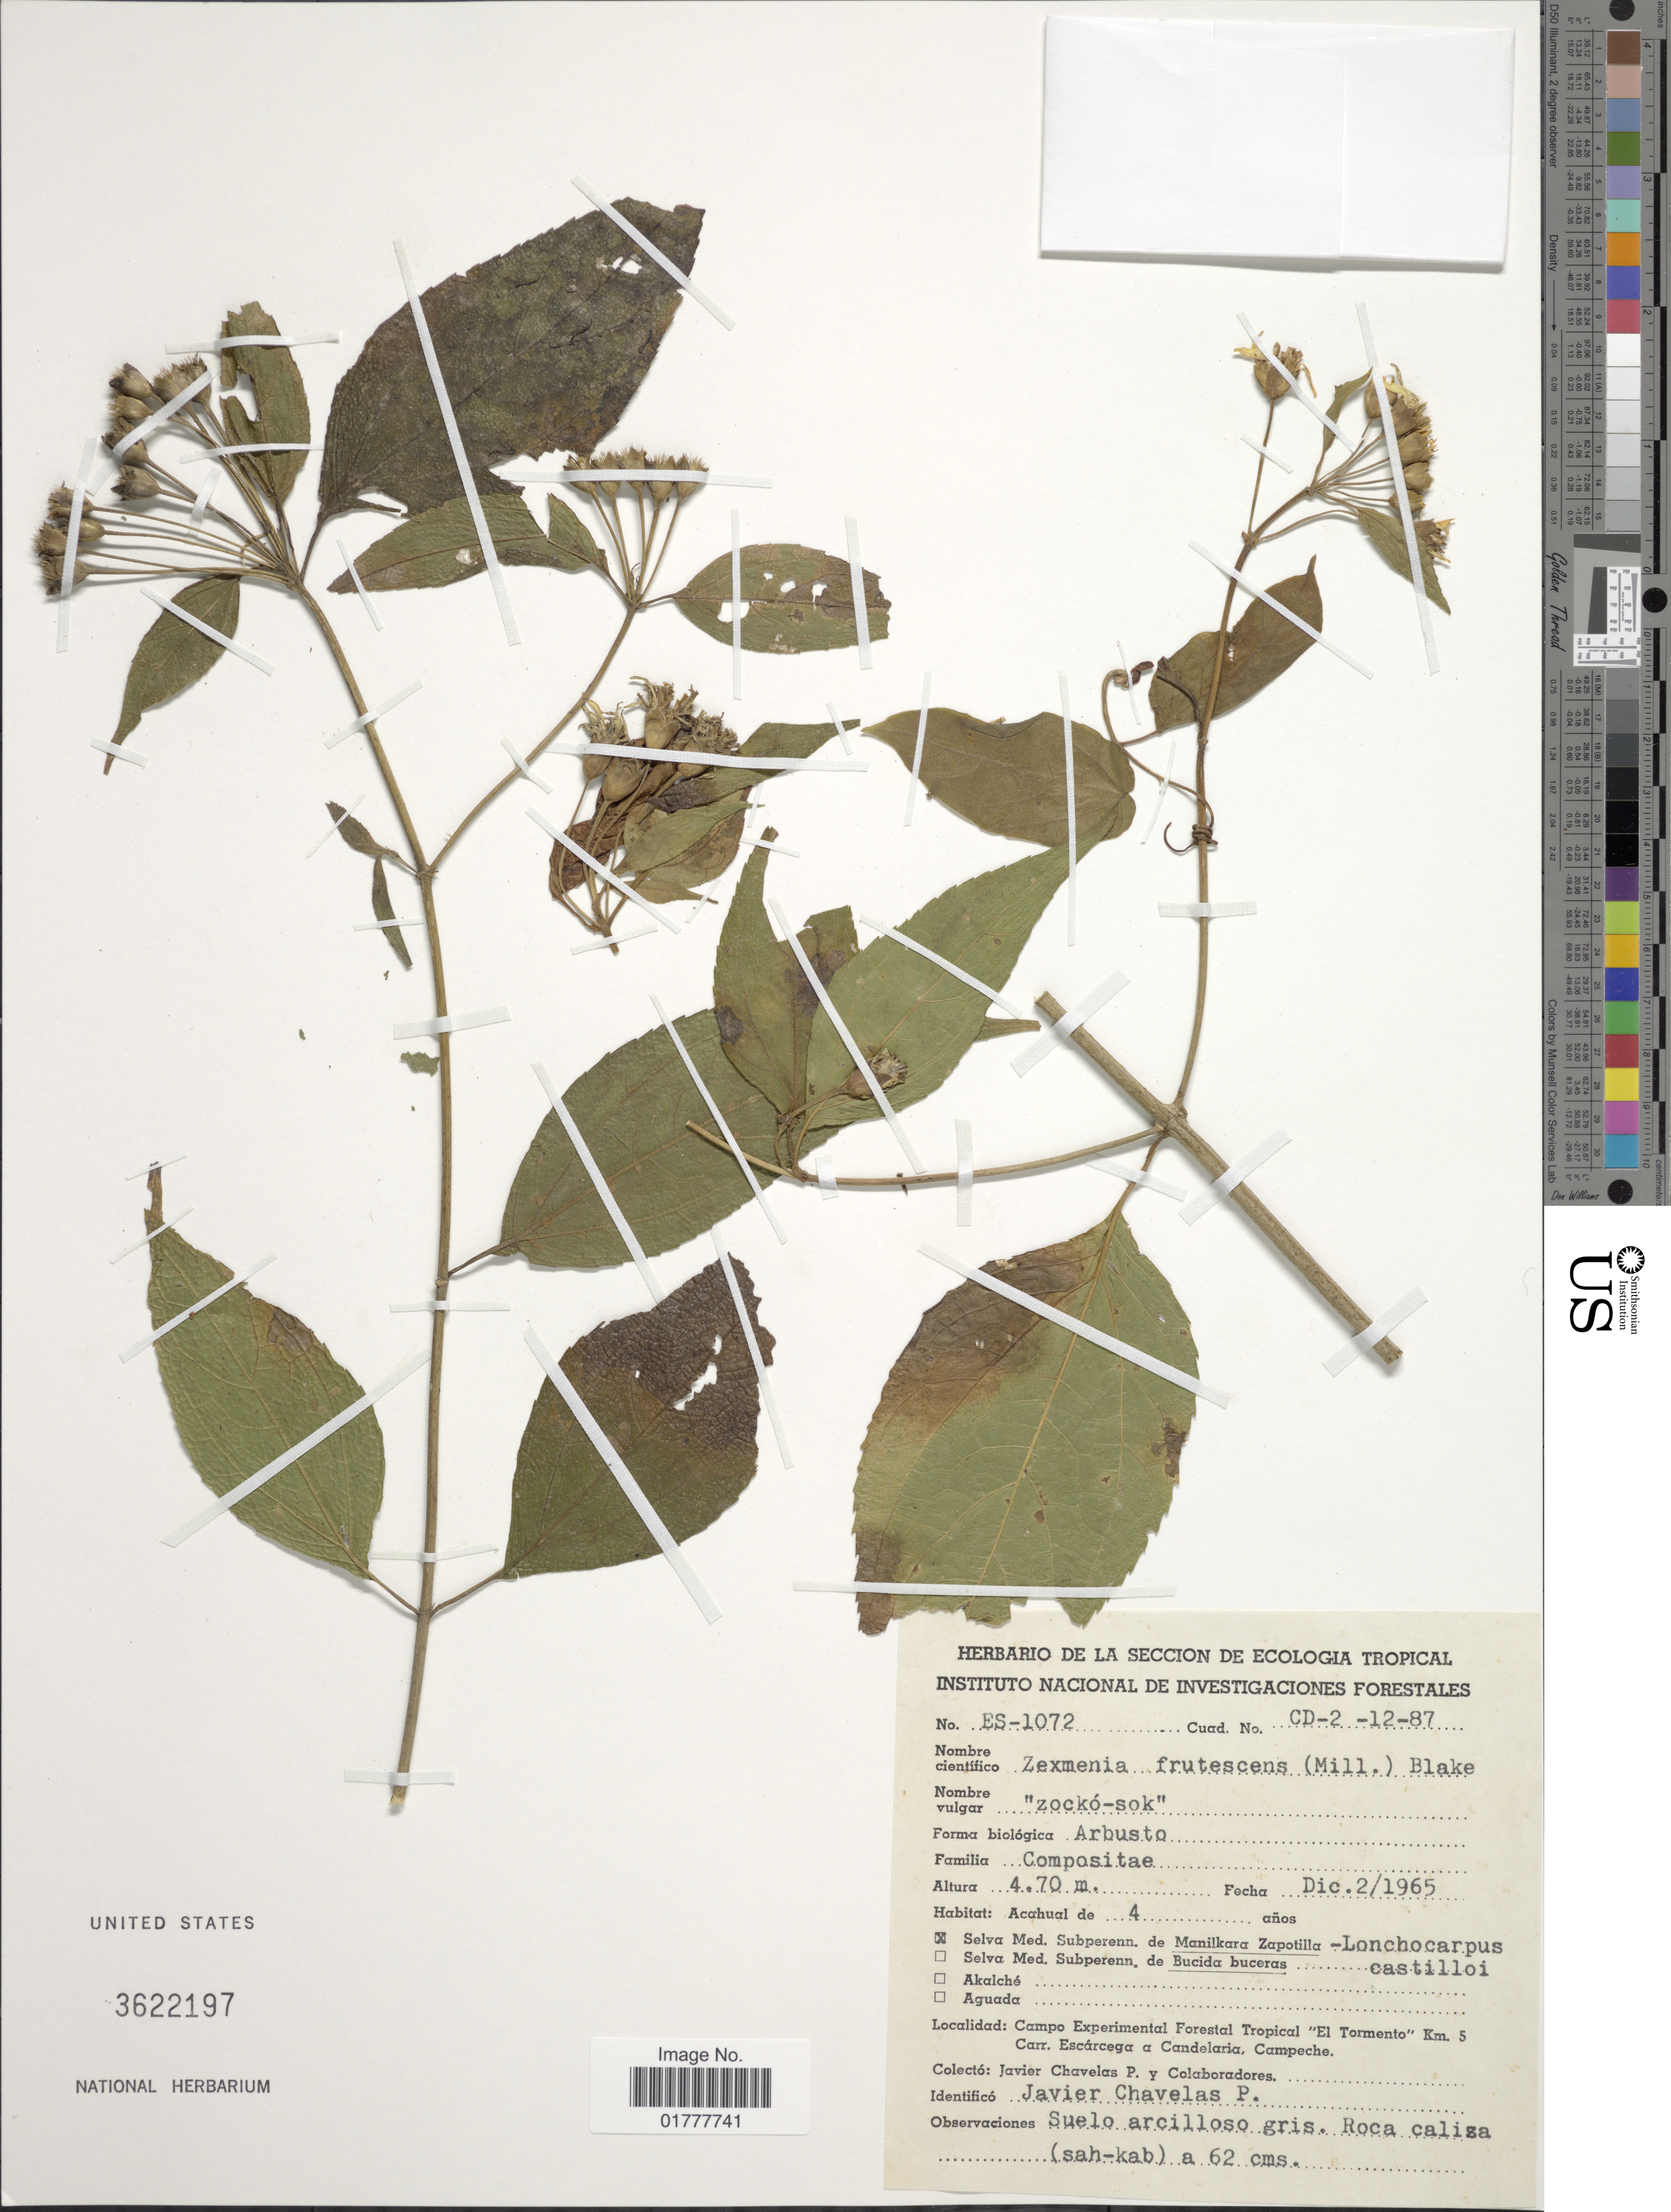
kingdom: Plantae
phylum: Tracheophyta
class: Magnoliopsida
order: Asterales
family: Asteraceae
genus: Zexmenia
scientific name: Zexmenia frutescens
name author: S.F. Blake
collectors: J. Chavelas P. & et al.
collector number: ES-1072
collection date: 1965-12-02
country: Mexico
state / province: Campeche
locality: Campo Experimental Forestal Tropical "El Tormento" Km. 5 Carr. Escarega a Candelaria, Campeche.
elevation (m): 470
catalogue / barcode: US 3622197